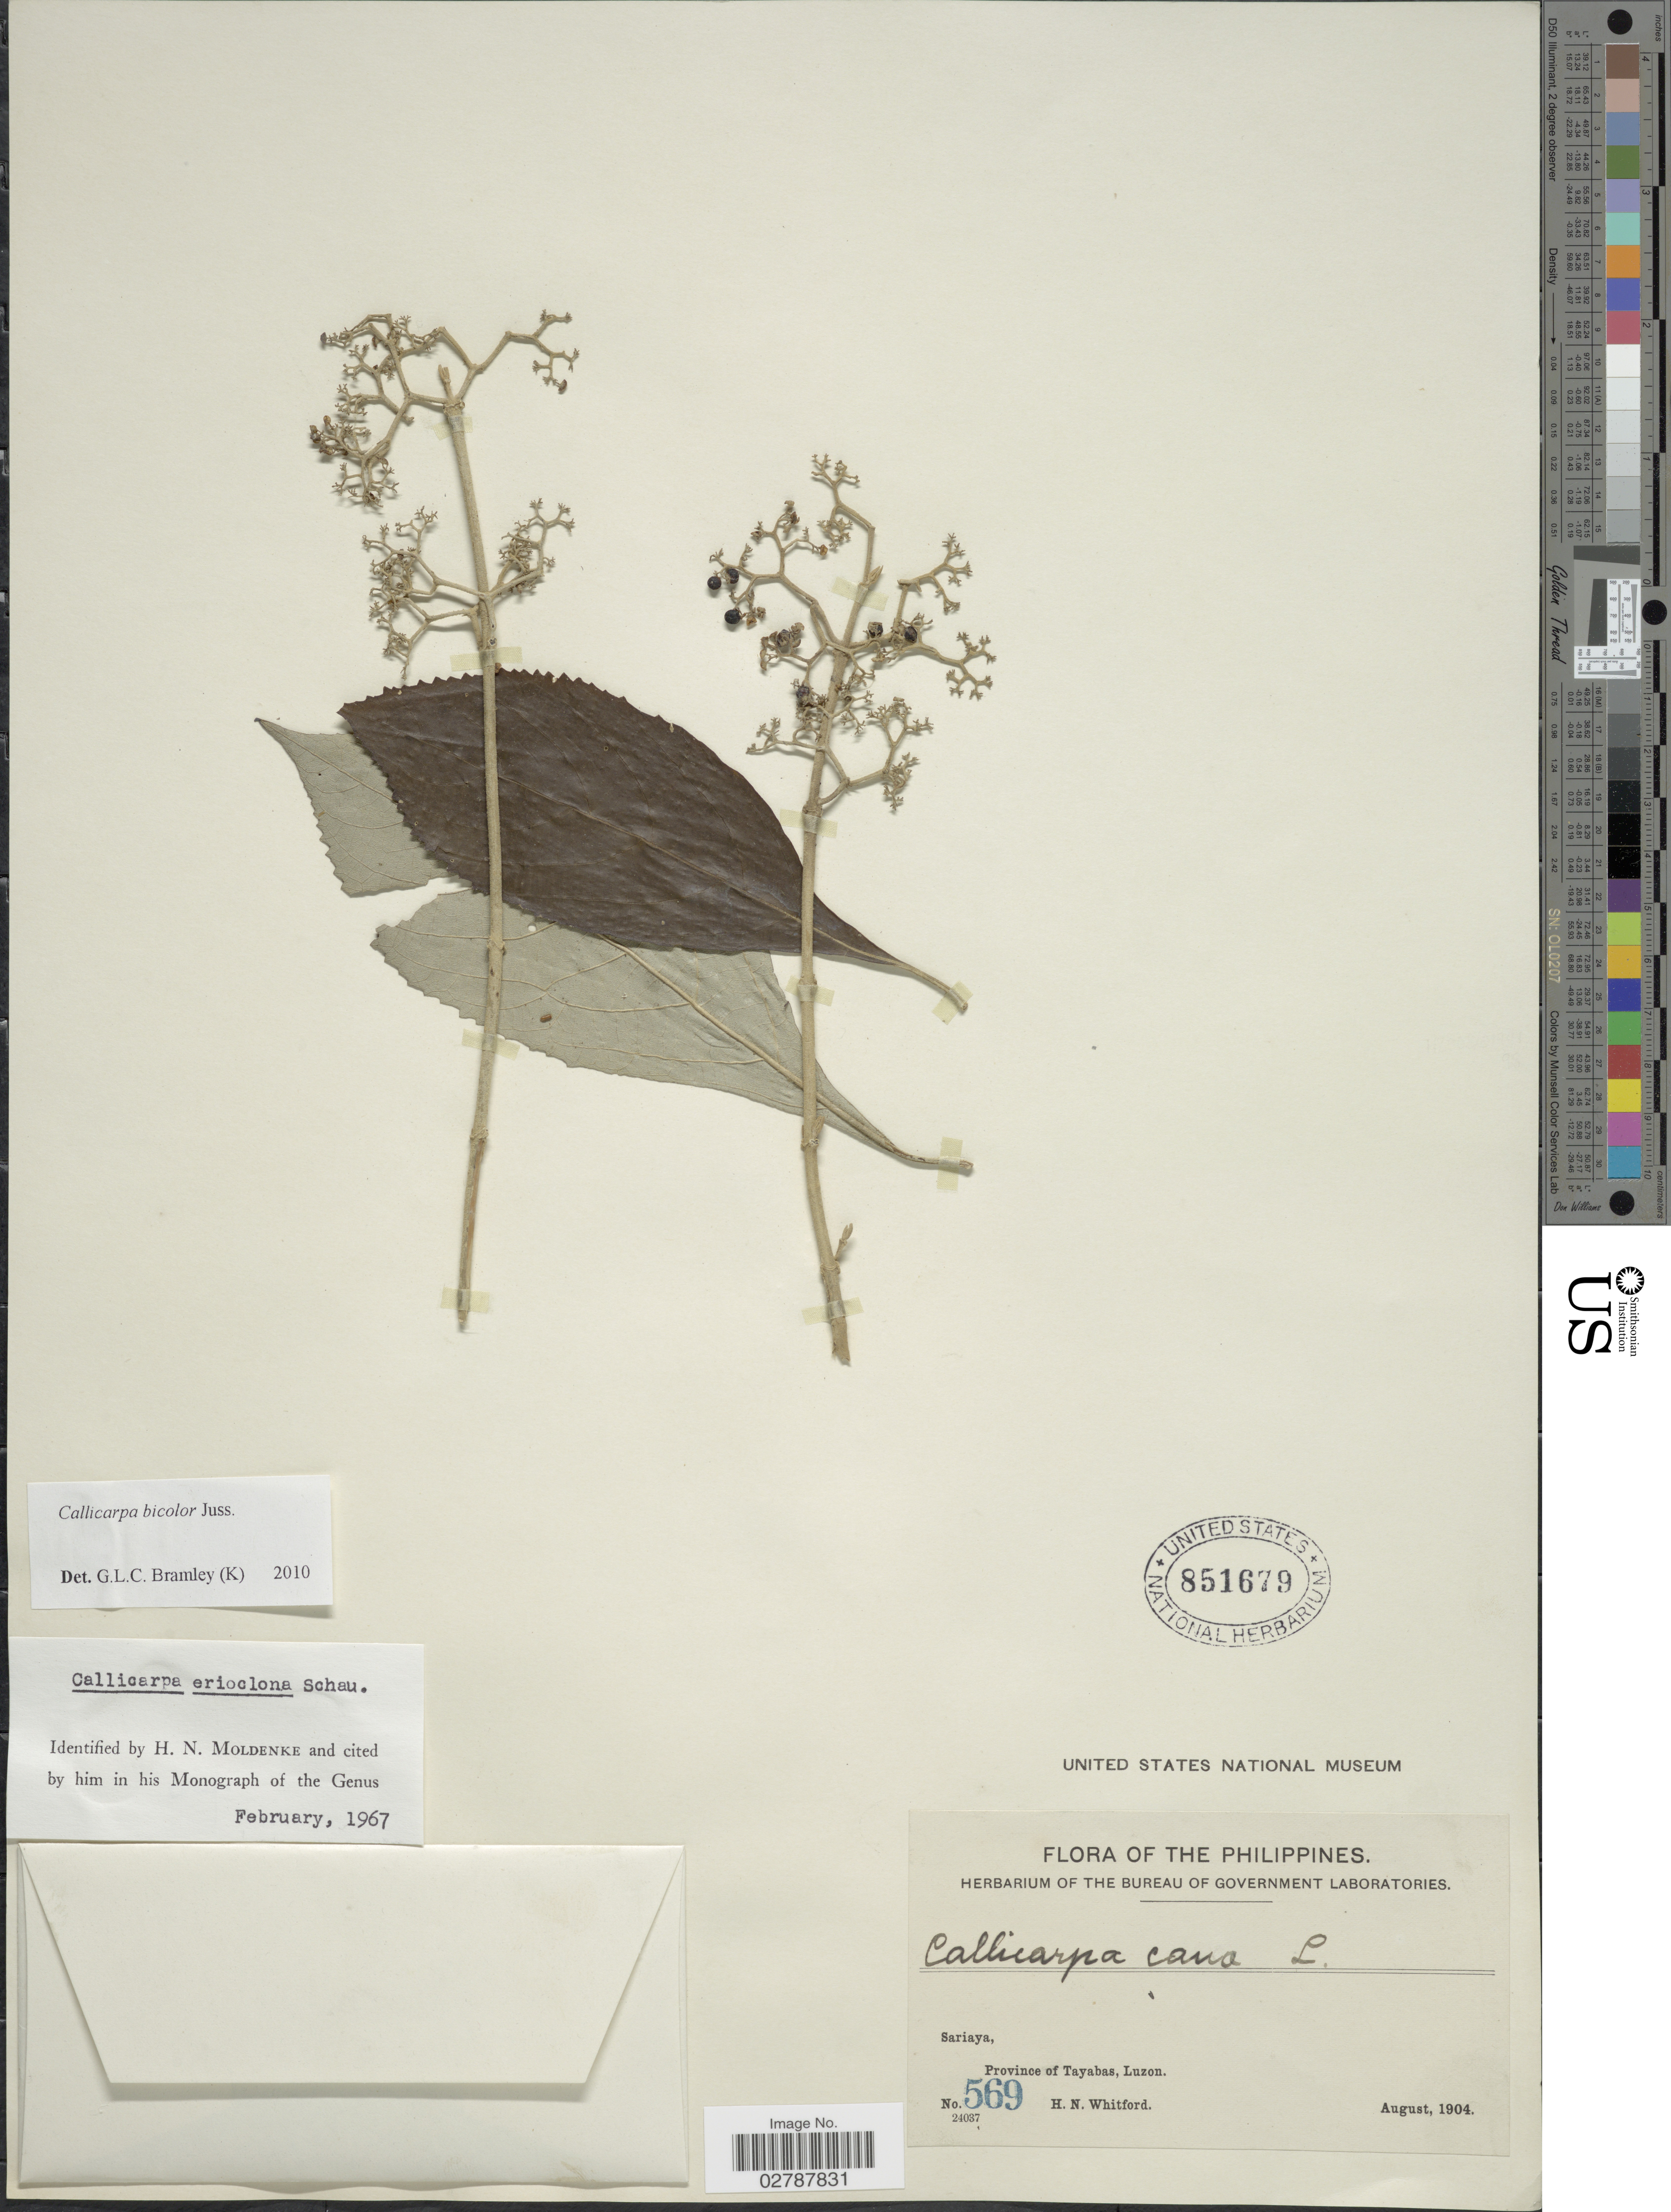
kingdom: Plantae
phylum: Tracheophyta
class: Magnoliopsida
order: Lamiales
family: Lamiaceae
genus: Callicarpa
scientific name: Callicarpa bicolor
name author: Juss.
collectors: H. N. Whitford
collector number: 569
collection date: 1904-08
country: Philippines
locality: Sariaya, Province of Tayabas, Luzon.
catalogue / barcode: US 851679